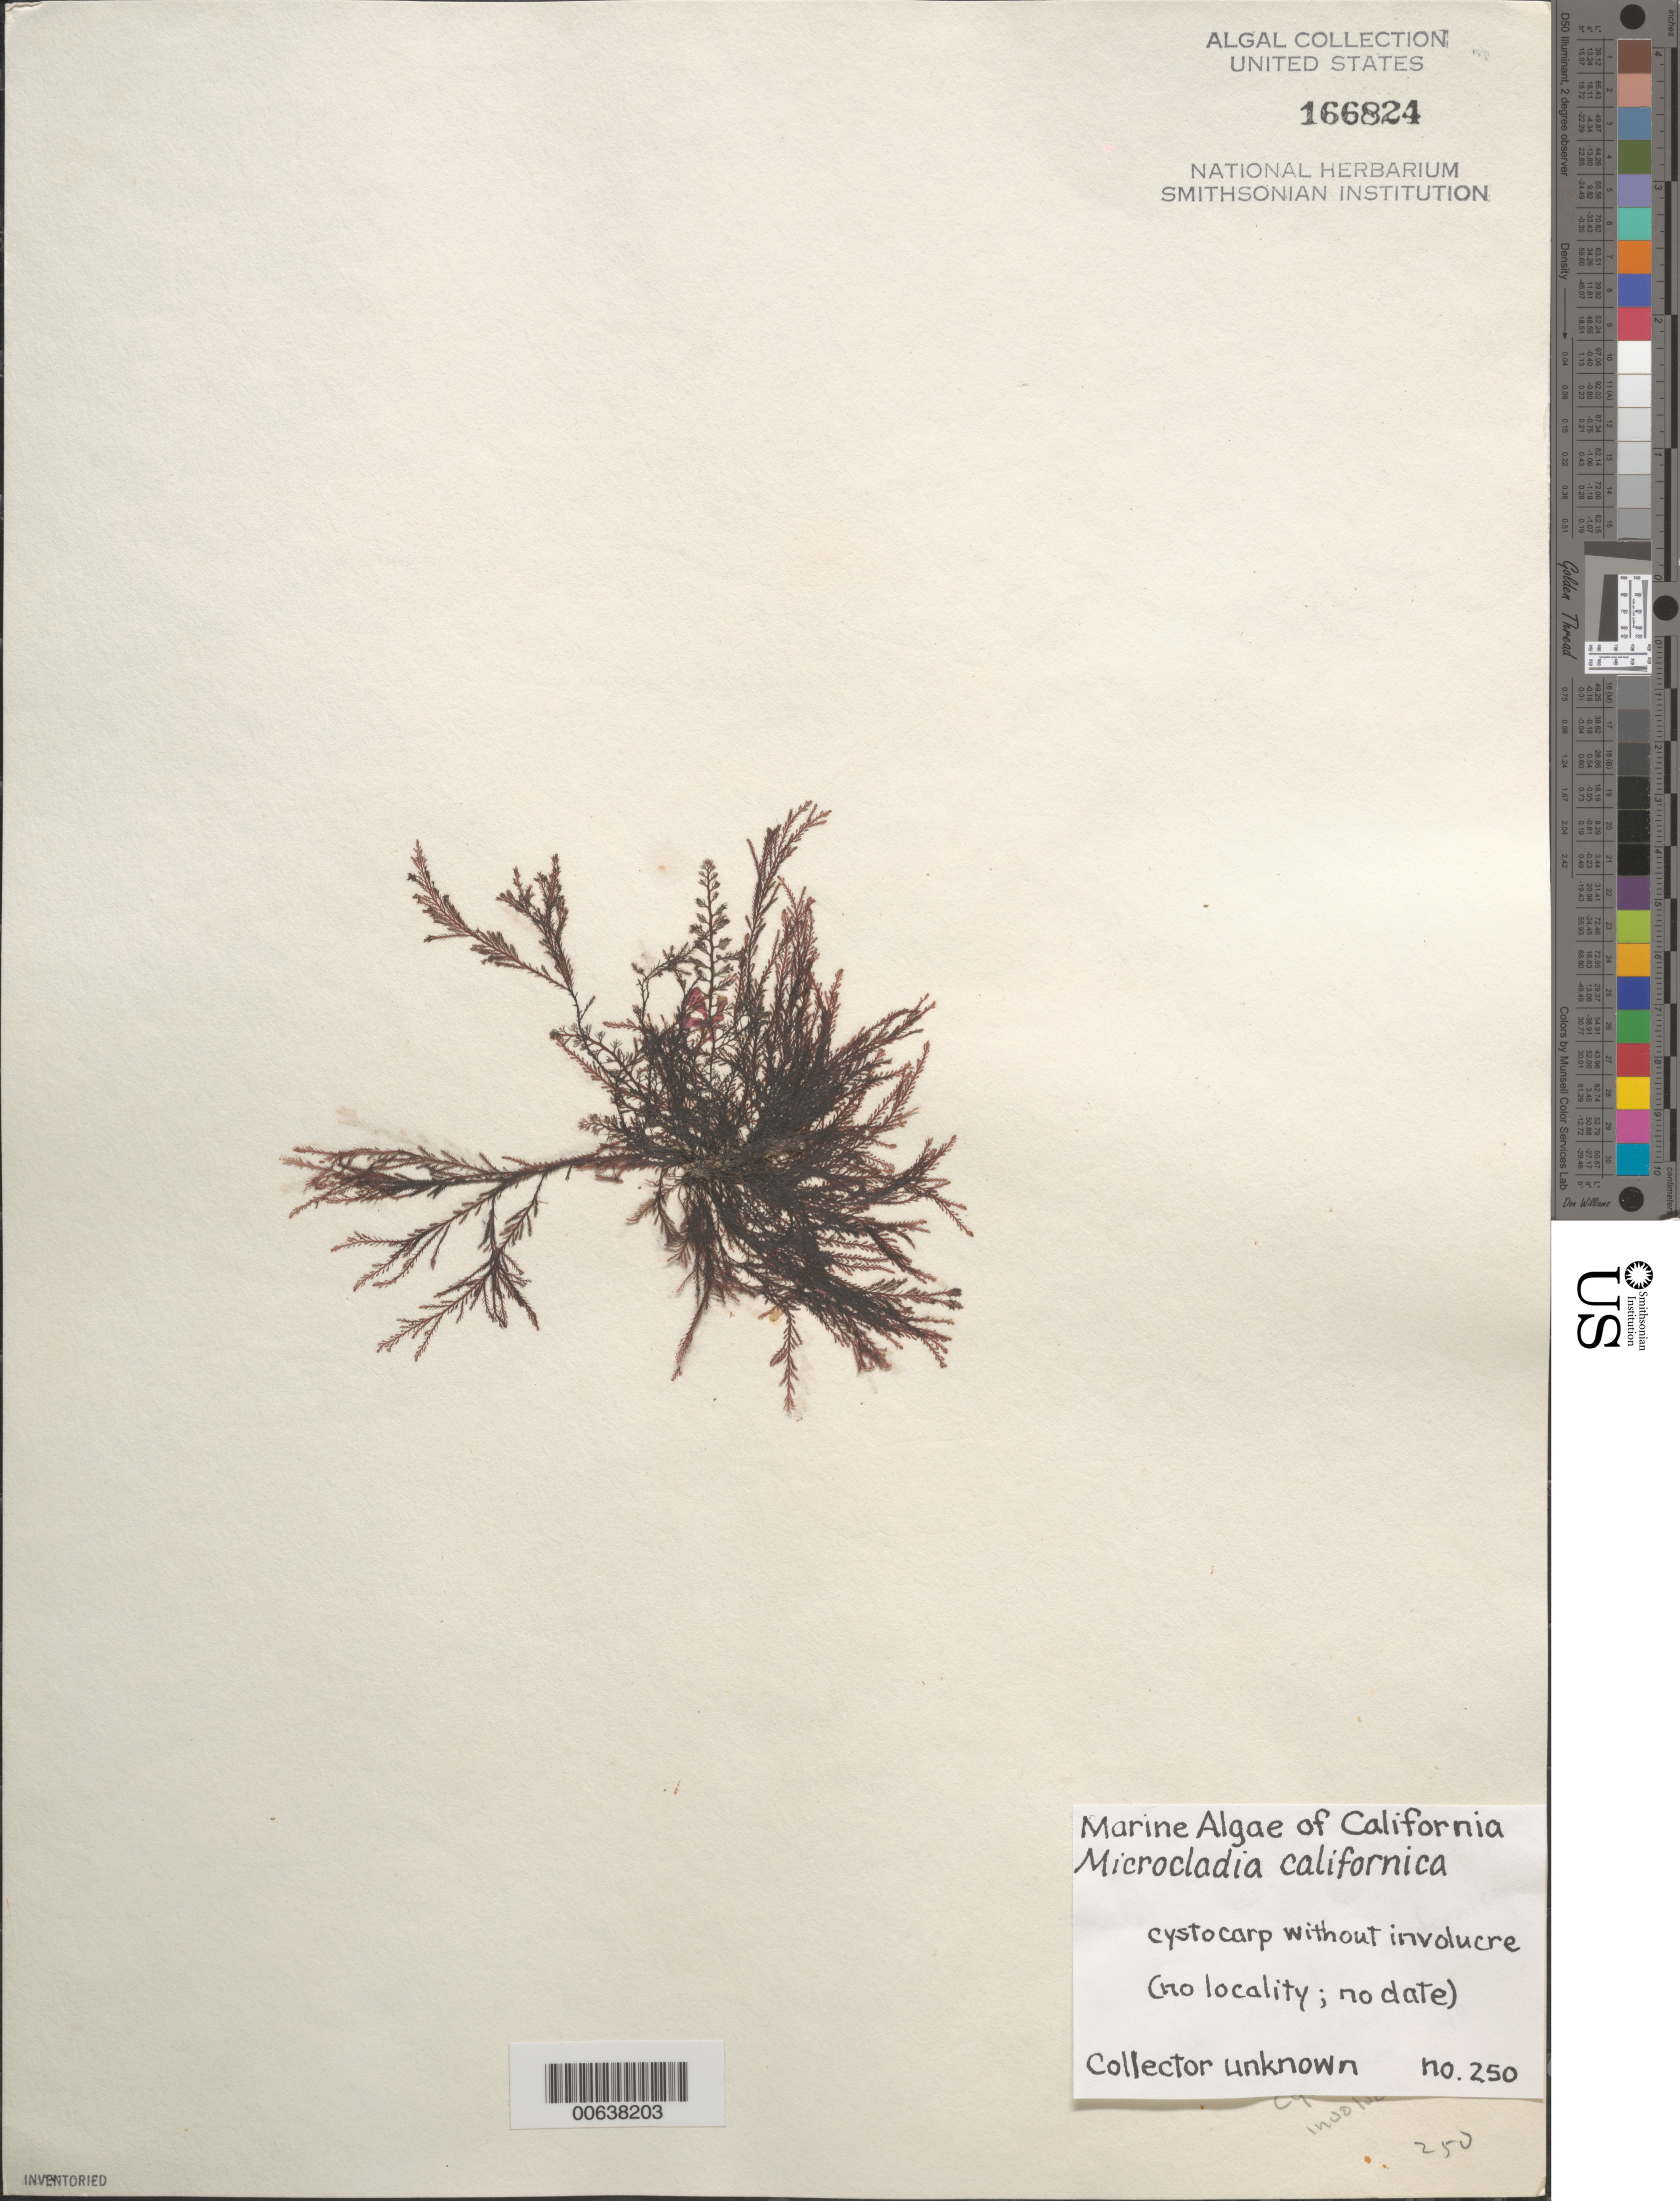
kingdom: Plantae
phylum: Rhodophyta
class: Florideophyceae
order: Ceramiales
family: Ceramiaceae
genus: Campylaephora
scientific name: Campylaephora californica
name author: (Farl.) T.O. Cho in T.O. Cho et al.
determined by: Algae name updating Project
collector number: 250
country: United States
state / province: California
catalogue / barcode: US 166824